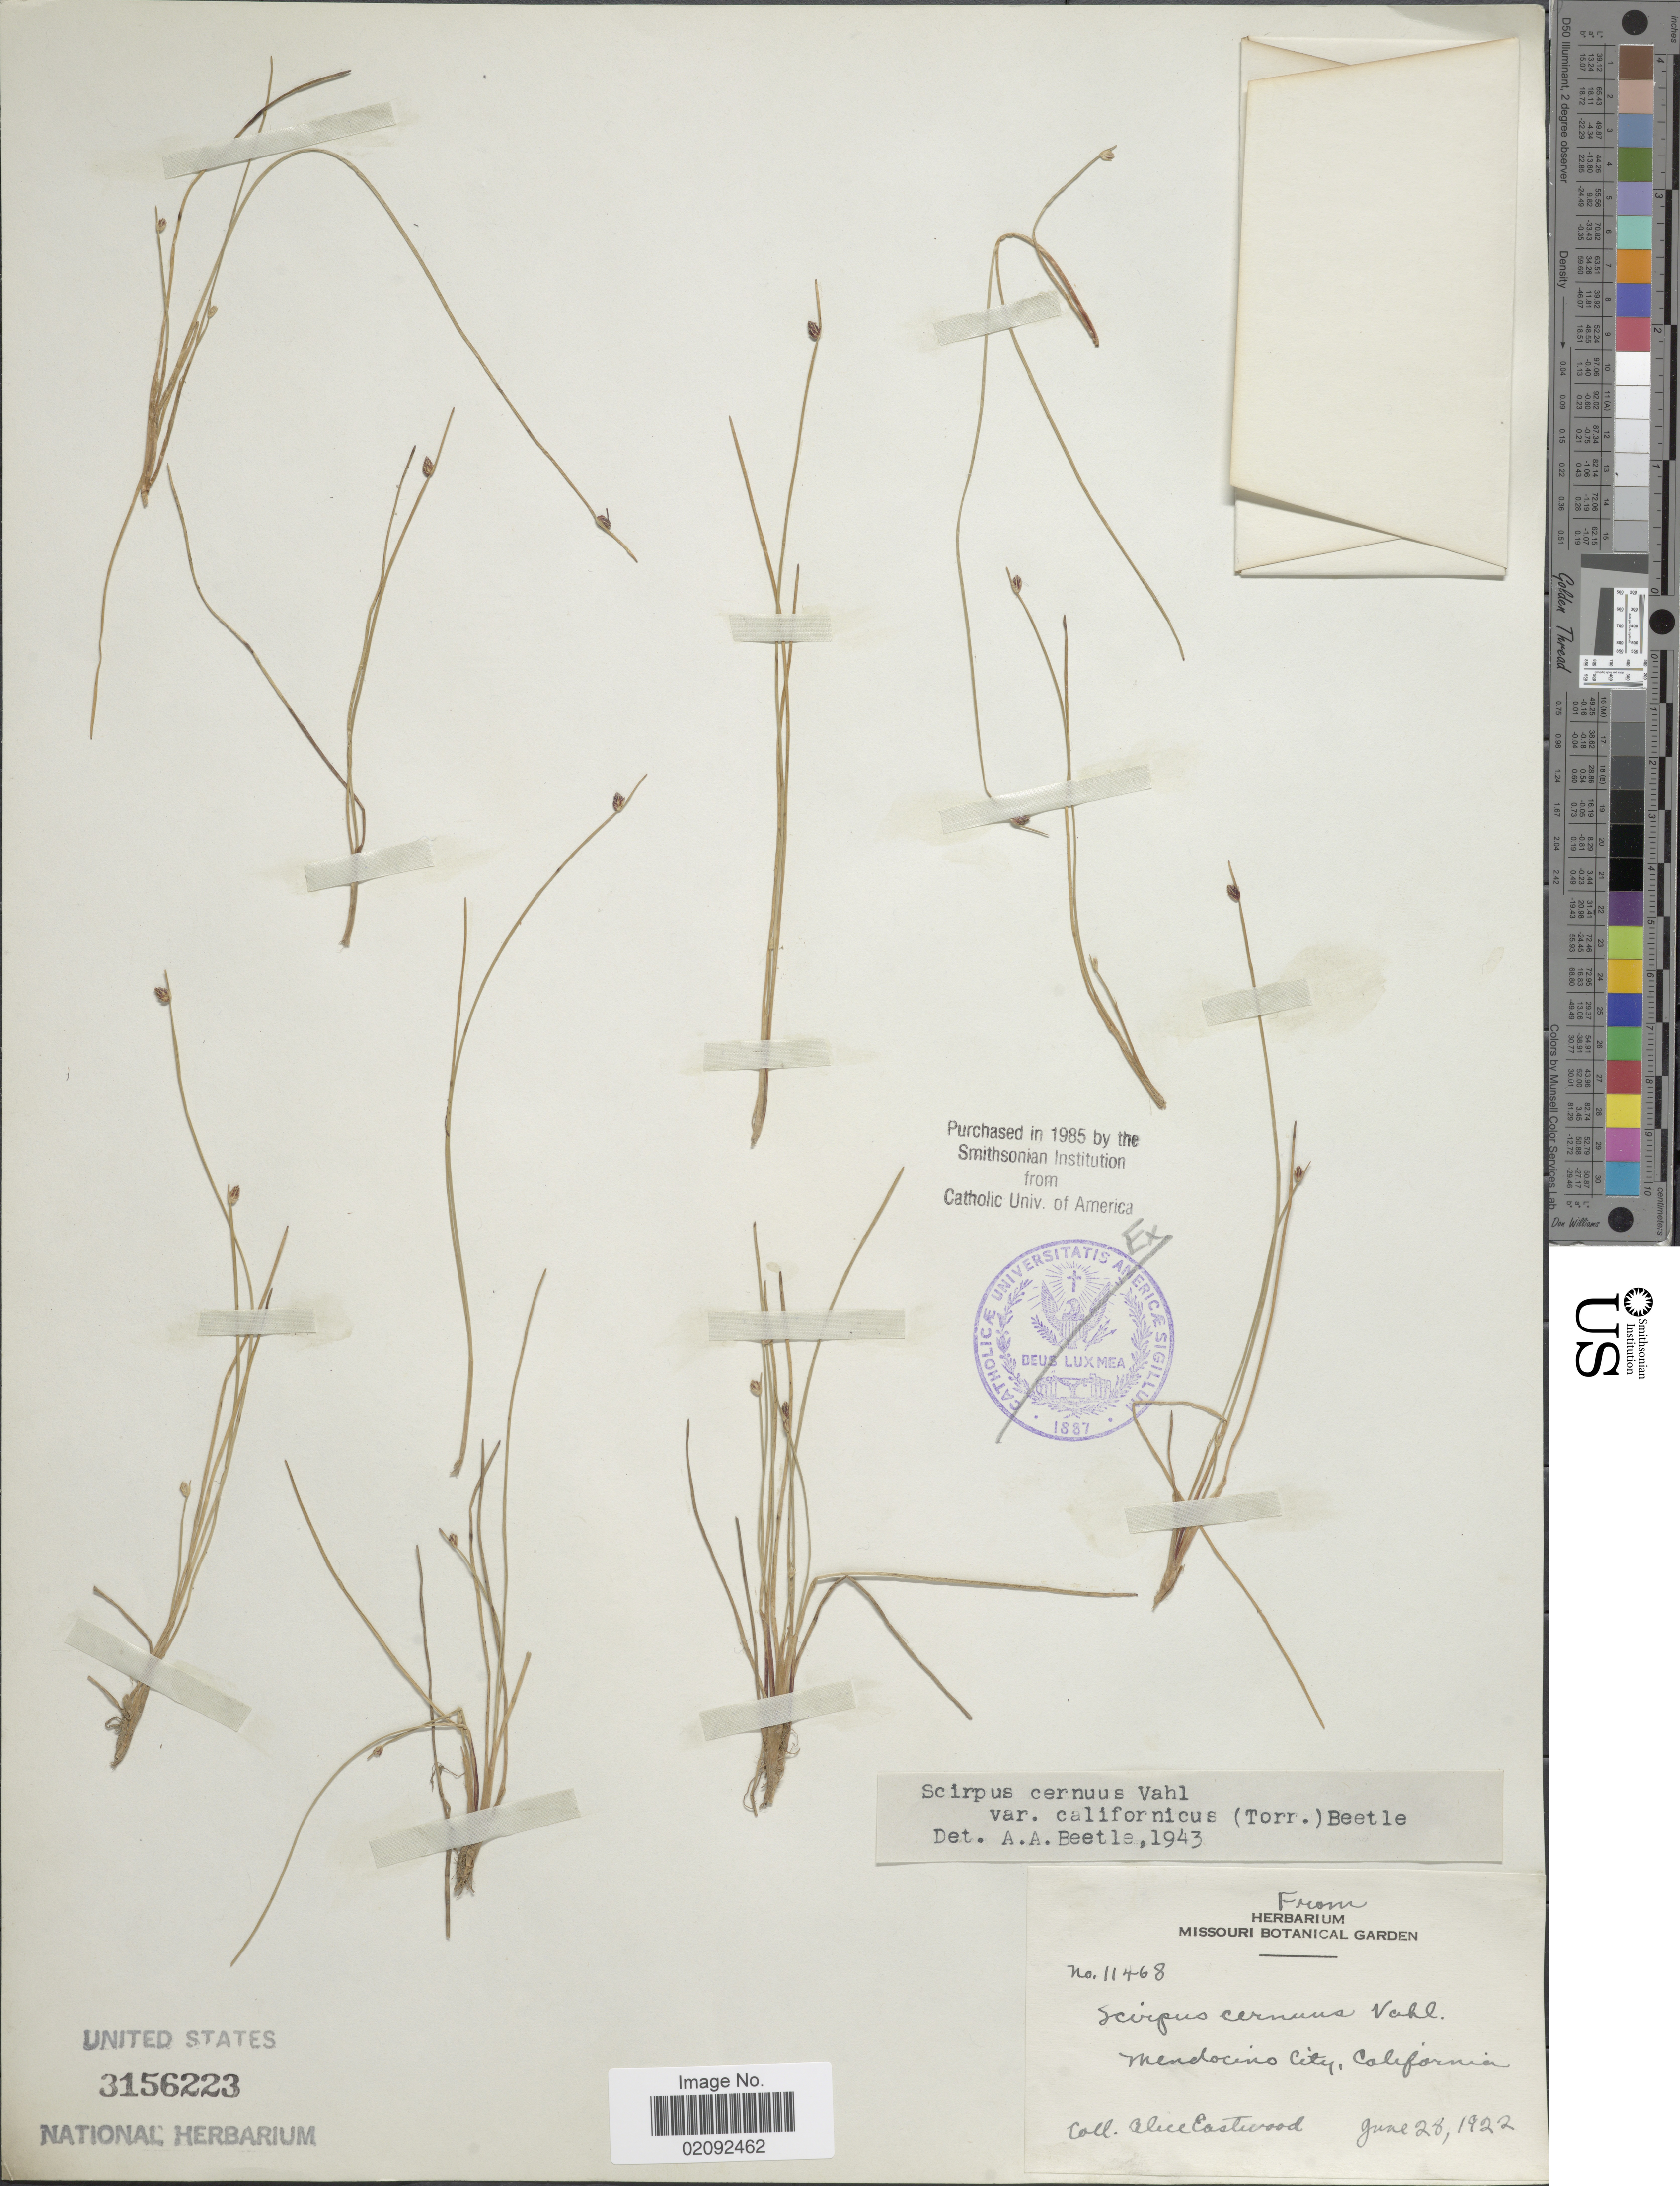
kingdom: Plantae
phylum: Tracheophyta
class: Liliopsida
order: Poales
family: Cyperaceae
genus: Isolepis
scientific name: Isolepis cernua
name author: (Vahl) Roem. & Schult.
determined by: Strong, Mark T., (BOT), Smithsonian Institution - National Museum of Natural History (UNITED STATES)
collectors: A. Eastwood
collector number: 11468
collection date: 1922-06-28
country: United States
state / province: California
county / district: Mendocino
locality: Mendocino City.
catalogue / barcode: US 3156223